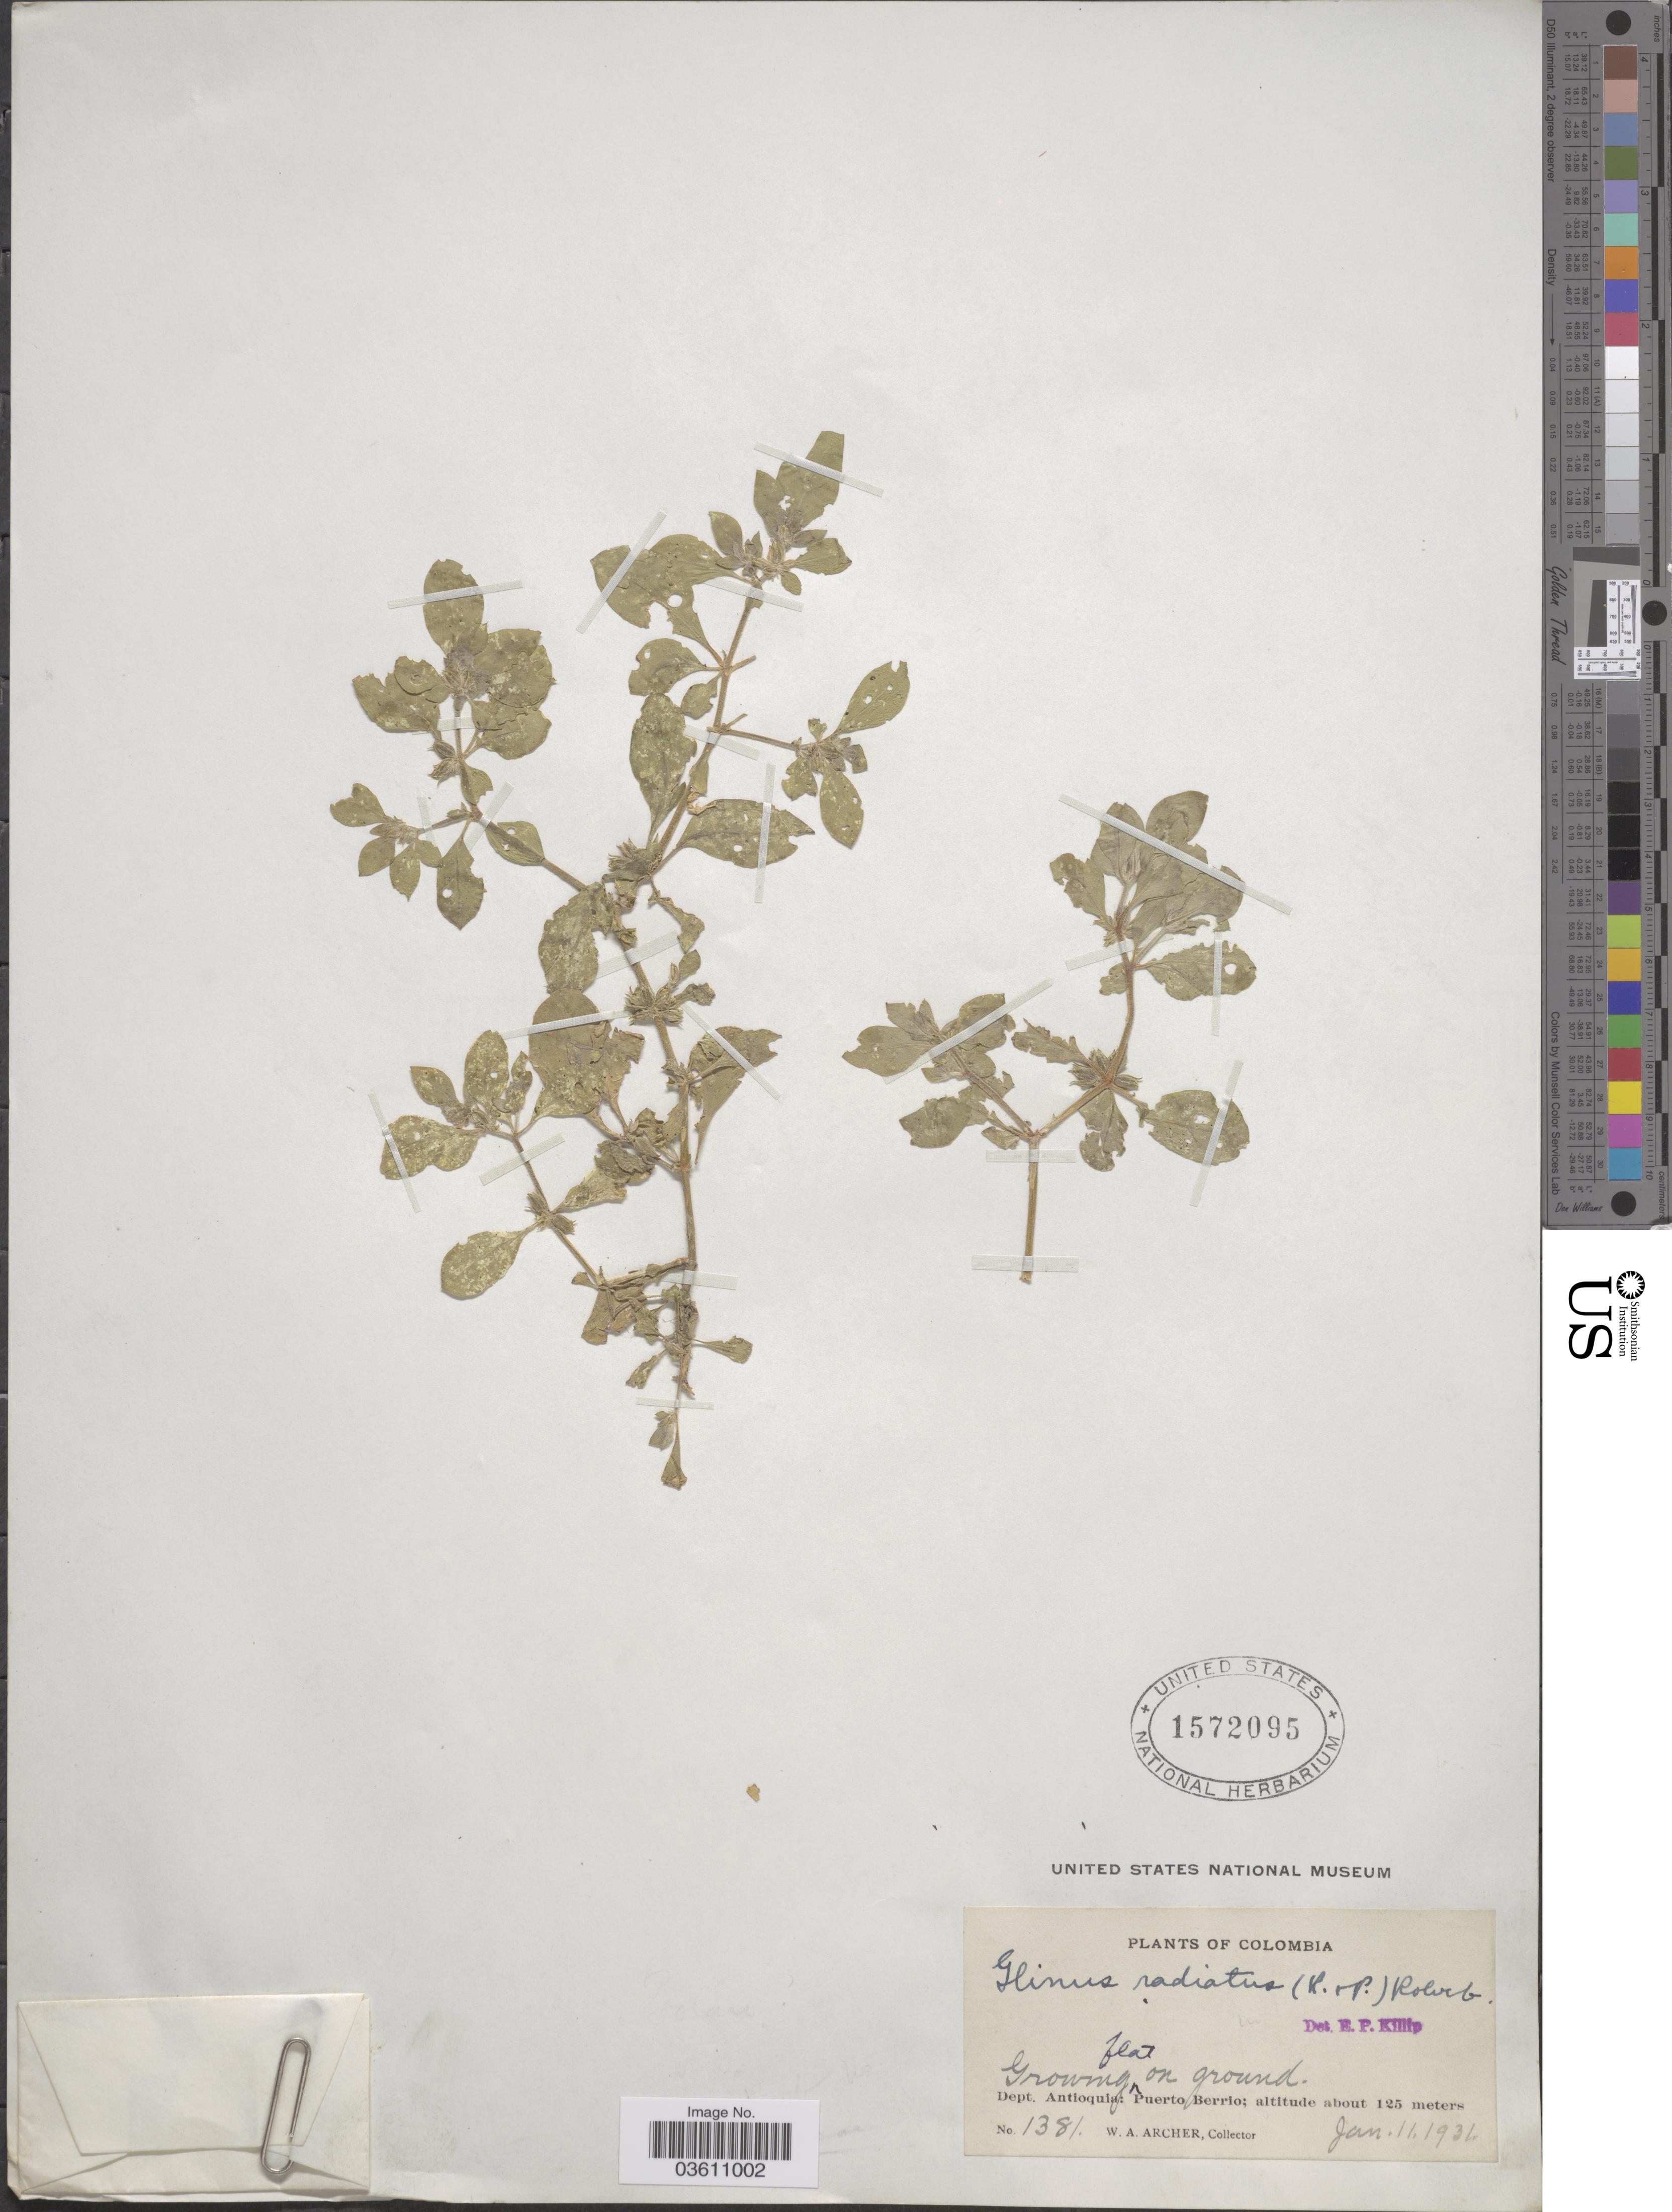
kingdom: Plantae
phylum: Tracheophyta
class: Magnoliopsida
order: Caryophyllales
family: Molluginaceae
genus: Glinus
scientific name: Glinus radiatus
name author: (Ruiz & Pav.) Rohrb.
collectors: W. Archer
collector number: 1381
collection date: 1931-01-11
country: Colombia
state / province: Antioquia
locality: Dept. Antioquia: Puerto Berrio.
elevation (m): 125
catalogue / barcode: US 1572095